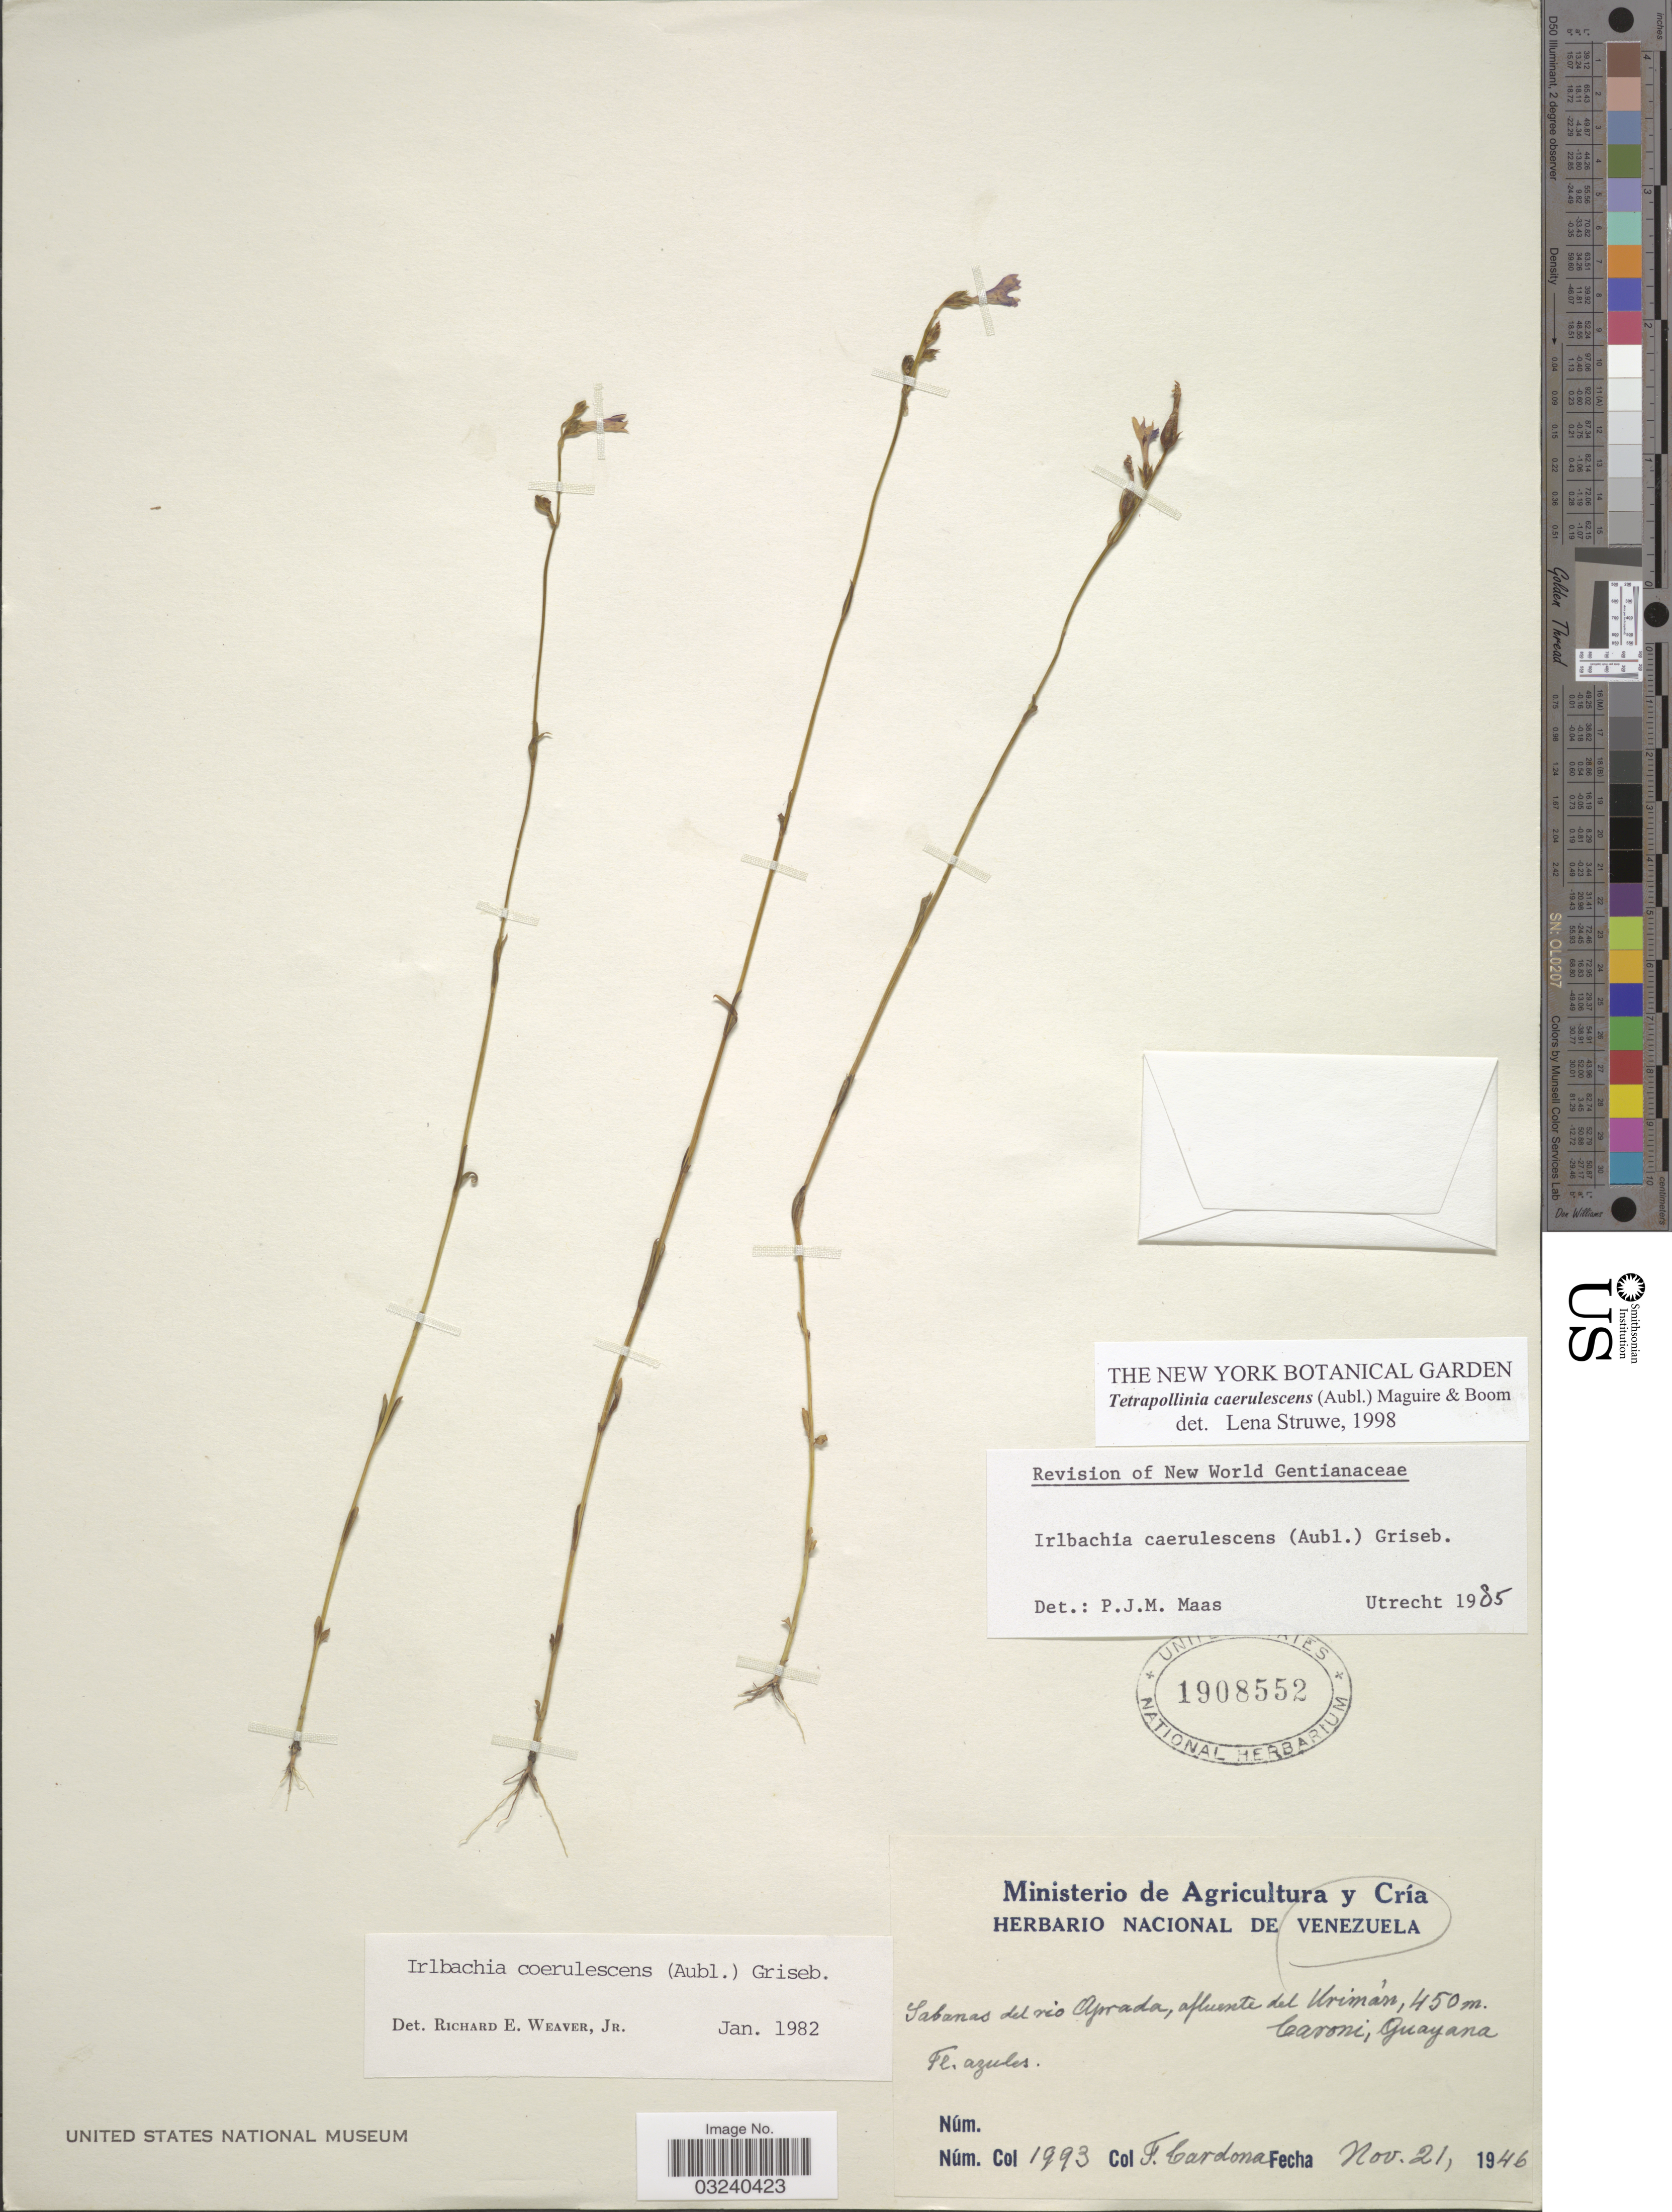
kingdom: Plantae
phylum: Tracheophyta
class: Magnoliopsida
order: Gentianales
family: Gentianaceae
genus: Tetrapollinia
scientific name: Tetrapollinia caerulescens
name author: (Aubl.) Maguire & B.M. Boom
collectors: F. Cardona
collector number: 1993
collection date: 1946-11-21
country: Venezuela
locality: Sabanas del rio Aprada, afluente del Uriman, Caroni, Guayana.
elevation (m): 450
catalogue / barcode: US 1908552